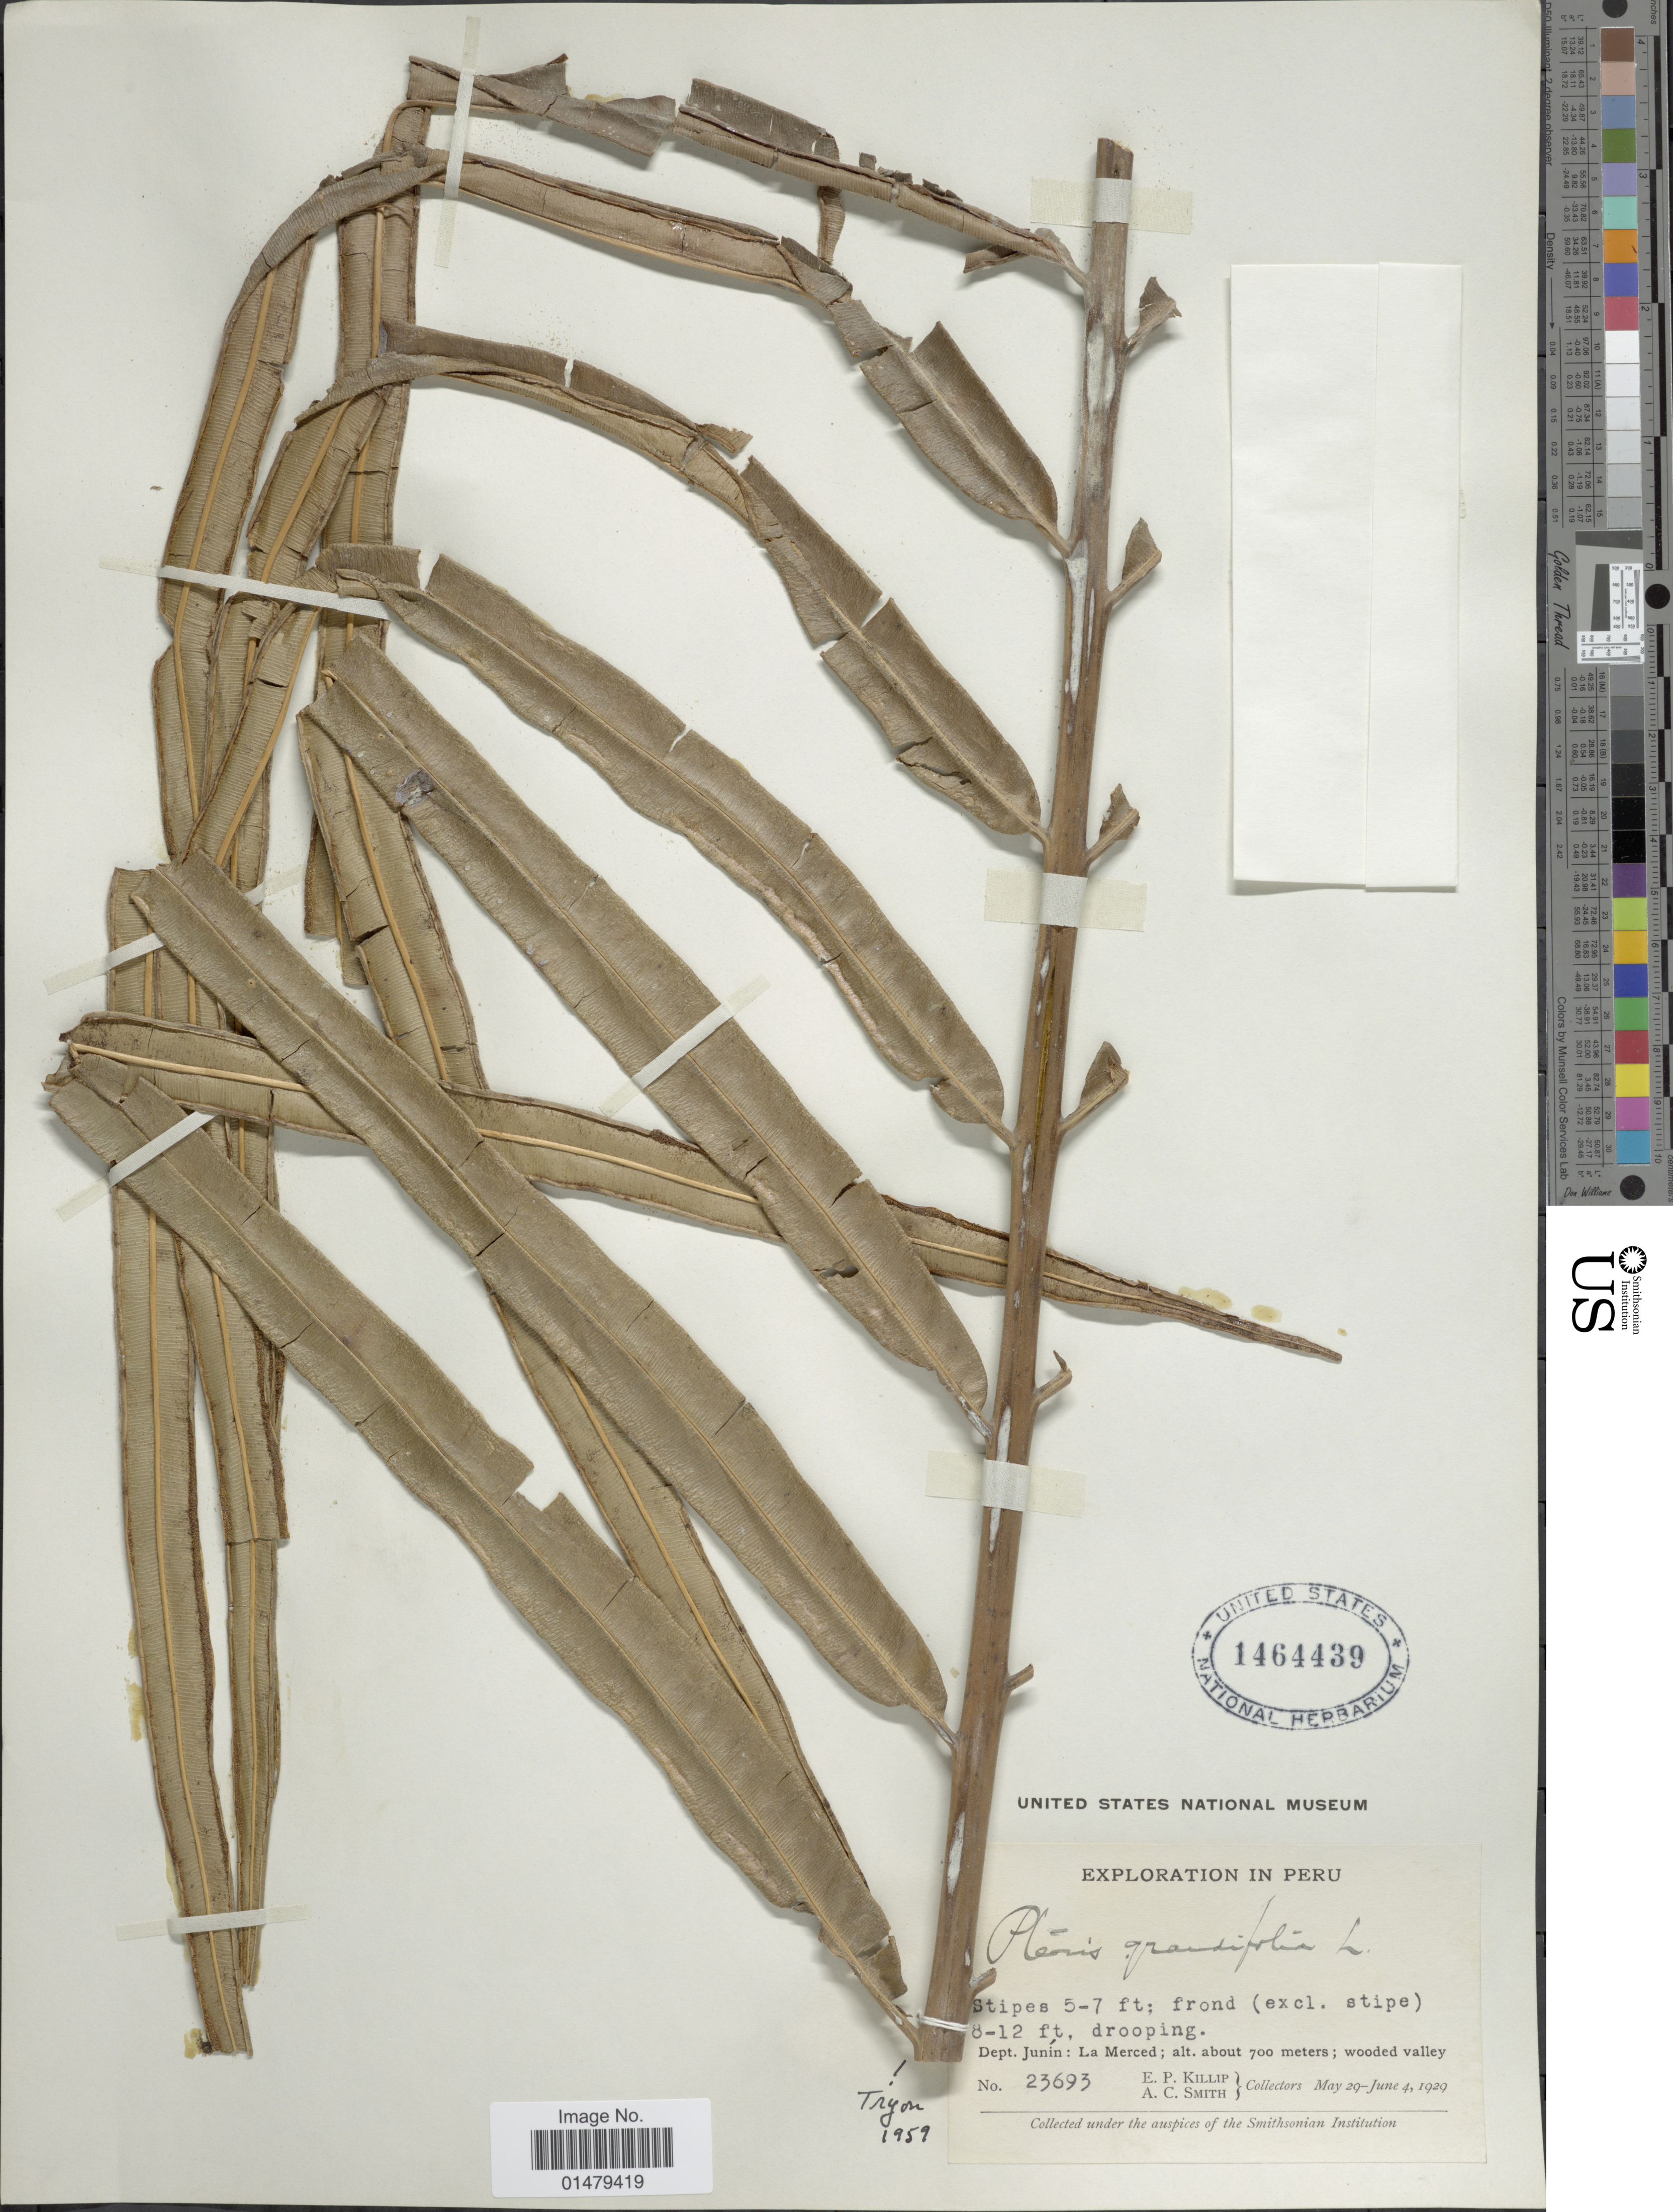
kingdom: Plantae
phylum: Tracheophyta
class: Polypodiopsida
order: Polypodiales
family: Pteridaceae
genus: Pteris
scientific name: Pteris grandifolia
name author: L.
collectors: E. P. Killip & A. C. Smith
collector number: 23693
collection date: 1929-05-29/1929-06-04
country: Peru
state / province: Junín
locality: Dept. Junin: La Merced.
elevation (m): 700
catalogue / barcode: US 1464439